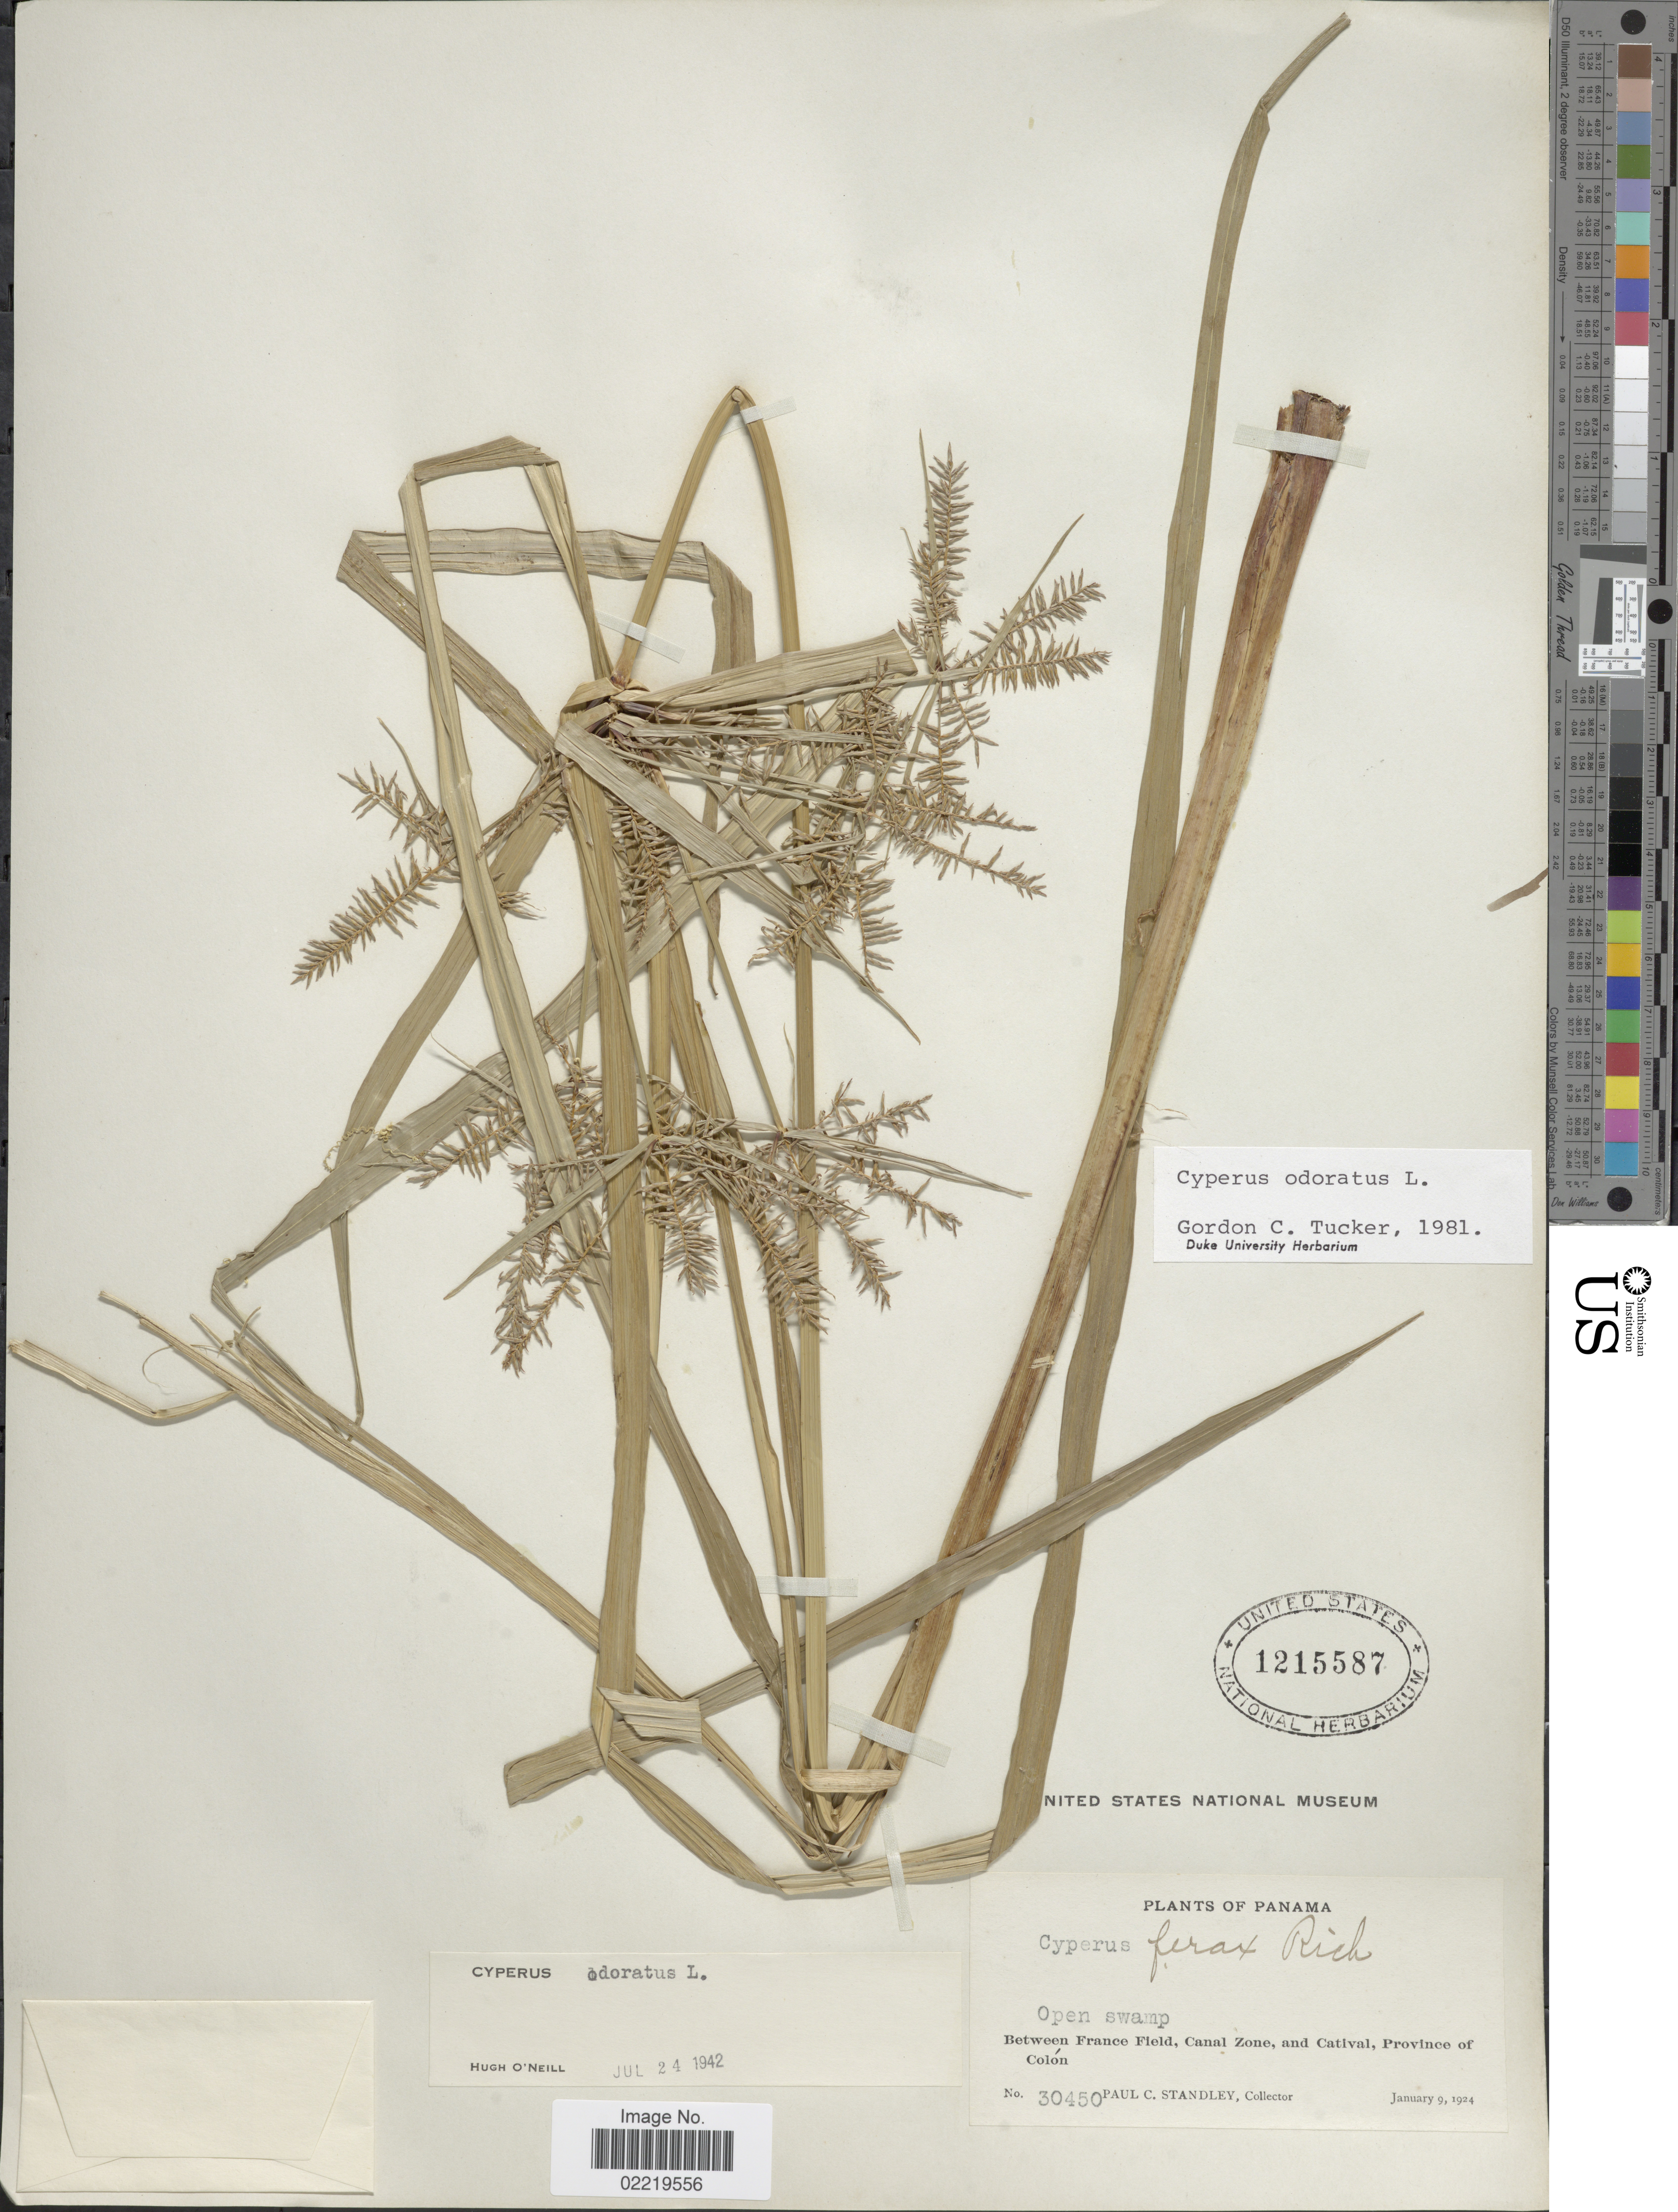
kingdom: Plantae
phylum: Tracheophyta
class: Liliopsida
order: Poales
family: Cyperaceae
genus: Cyperus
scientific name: Cyperus odoratus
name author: L.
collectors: P. C. Standley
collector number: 30450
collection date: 1924-01-09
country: Panama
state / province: Colón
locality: Open swamp, Between France Field, Canal Zone, and Catival.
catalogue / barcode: US 1215587